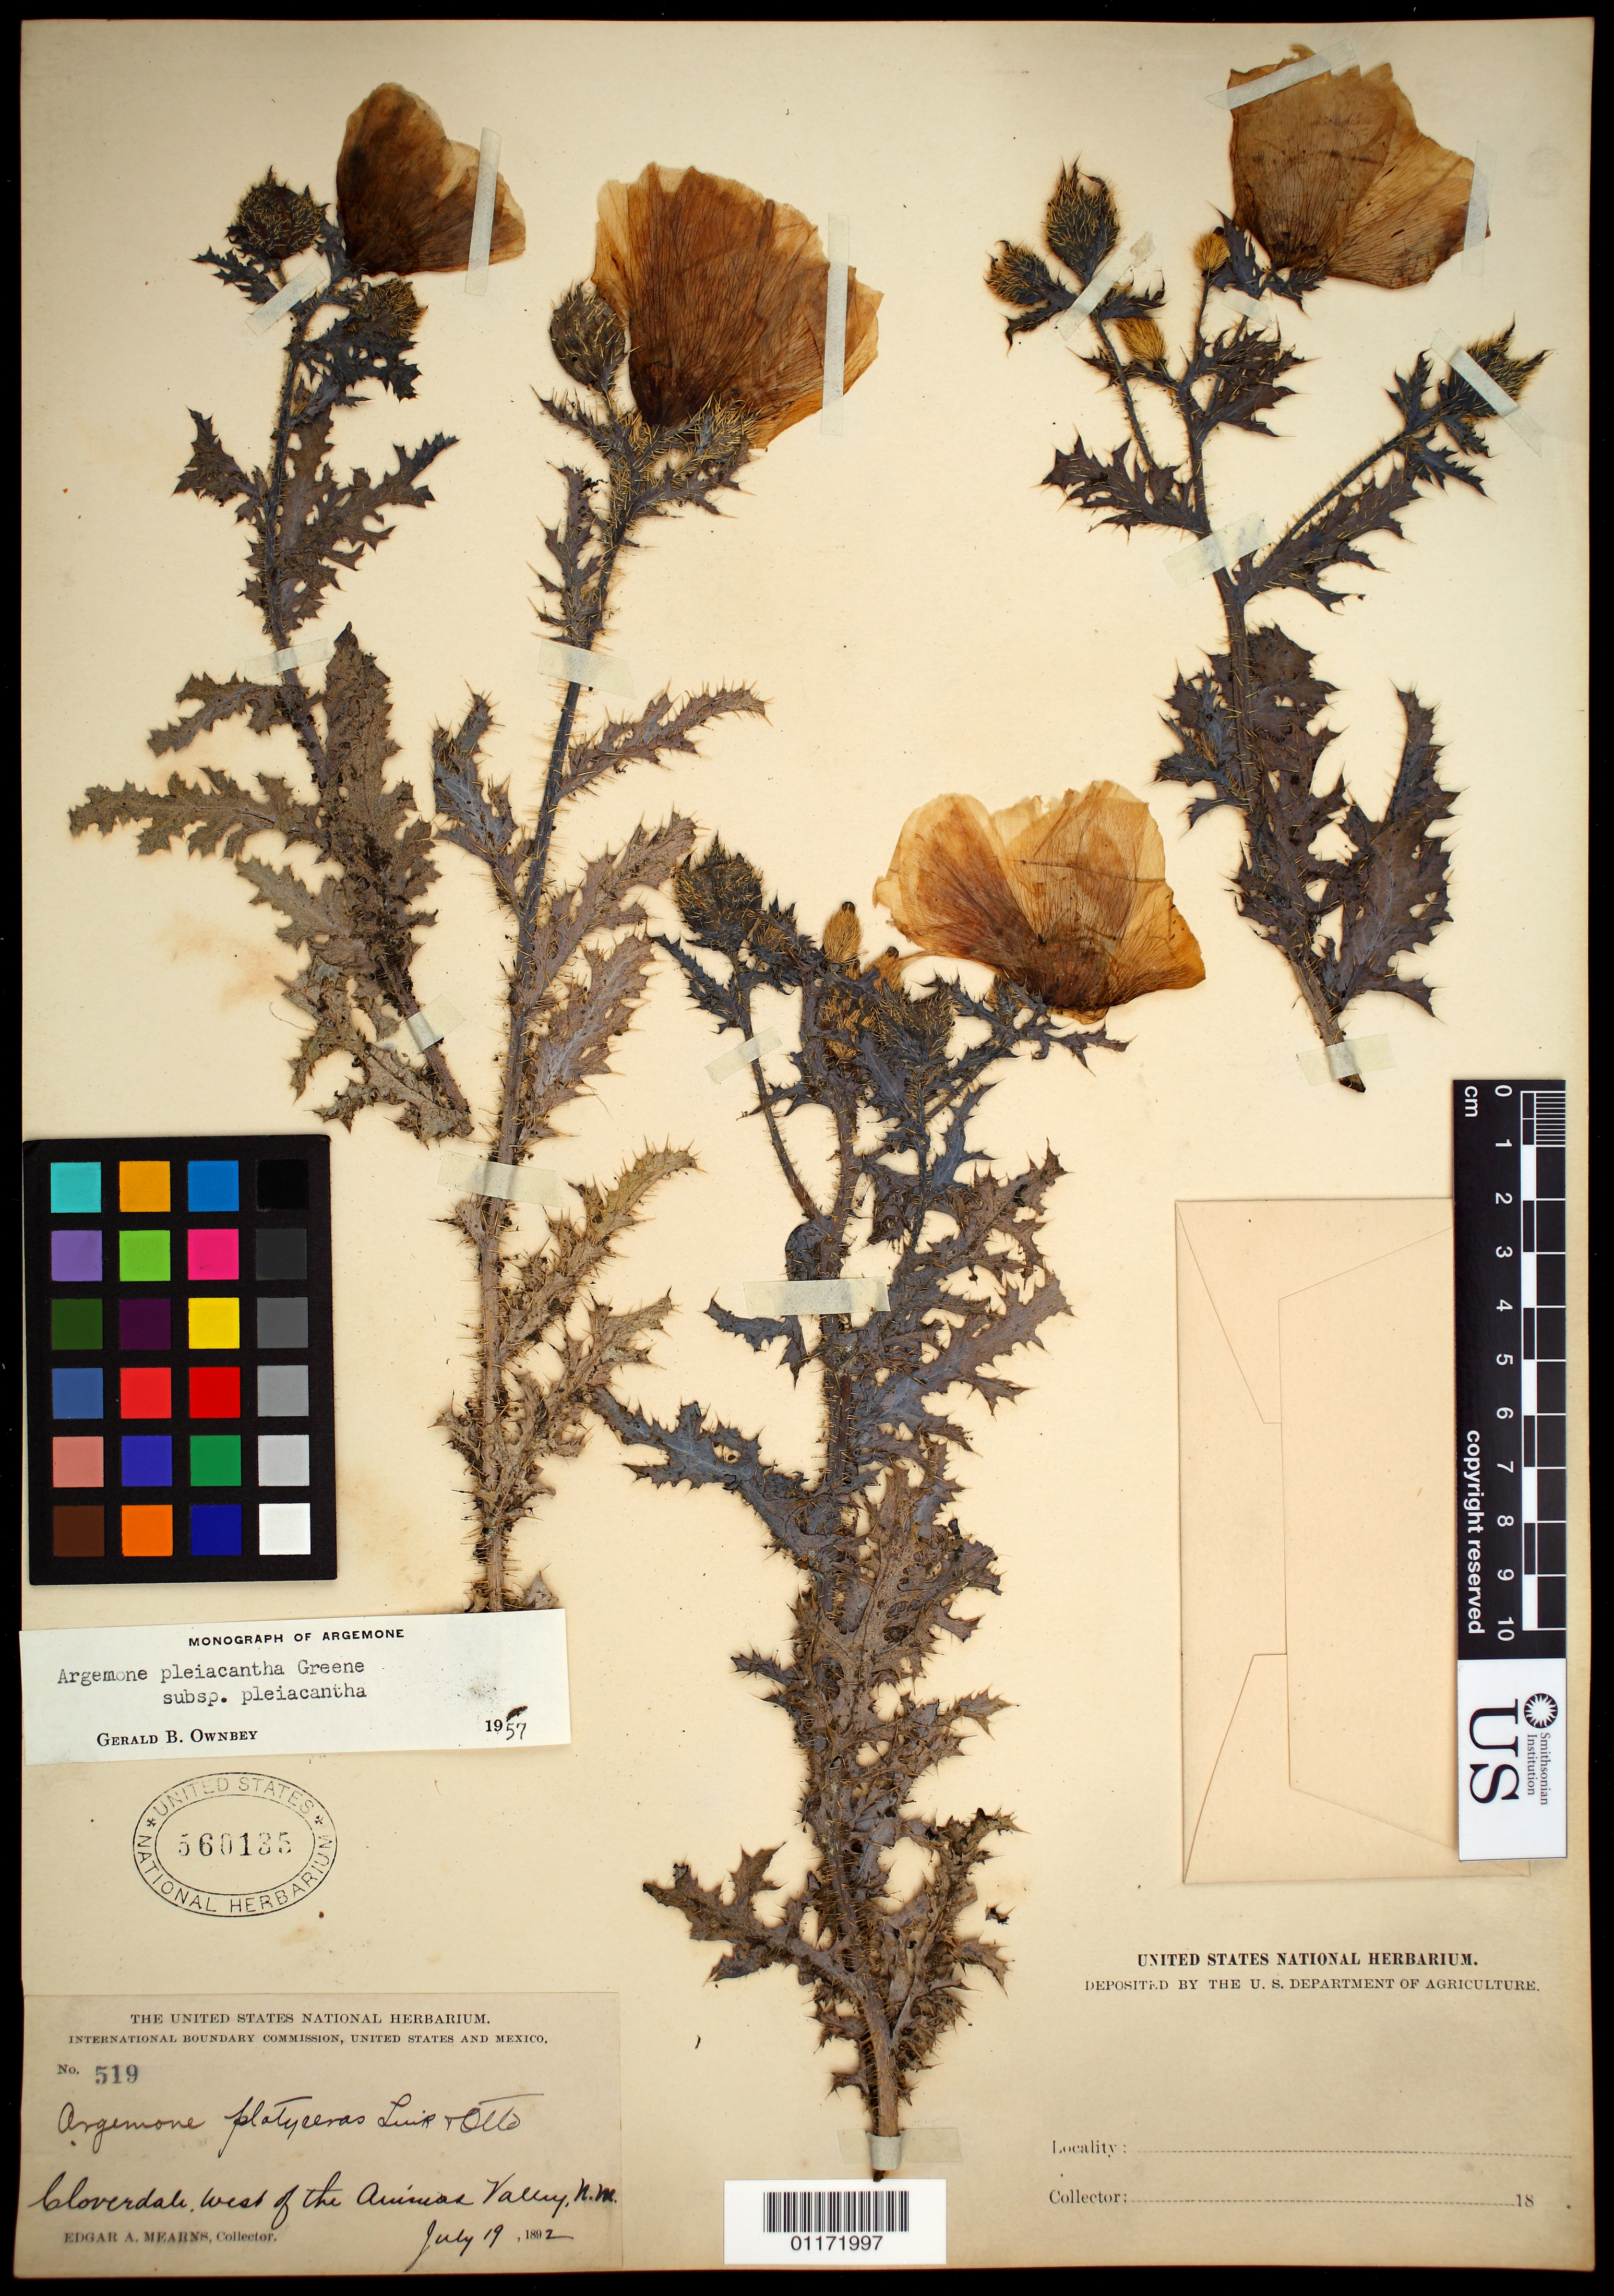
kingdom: Plantae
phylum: Tracheophyta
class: Magnoliopsida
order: Ranunculales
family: Papaveraceae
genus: Argemone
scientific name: Argemone pleiacantha subsp. pleiacantha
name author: Greene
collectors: E. A. Mearns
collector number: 519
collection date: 1892-07-19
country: United States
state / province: New Mexico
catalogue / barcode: US 560135